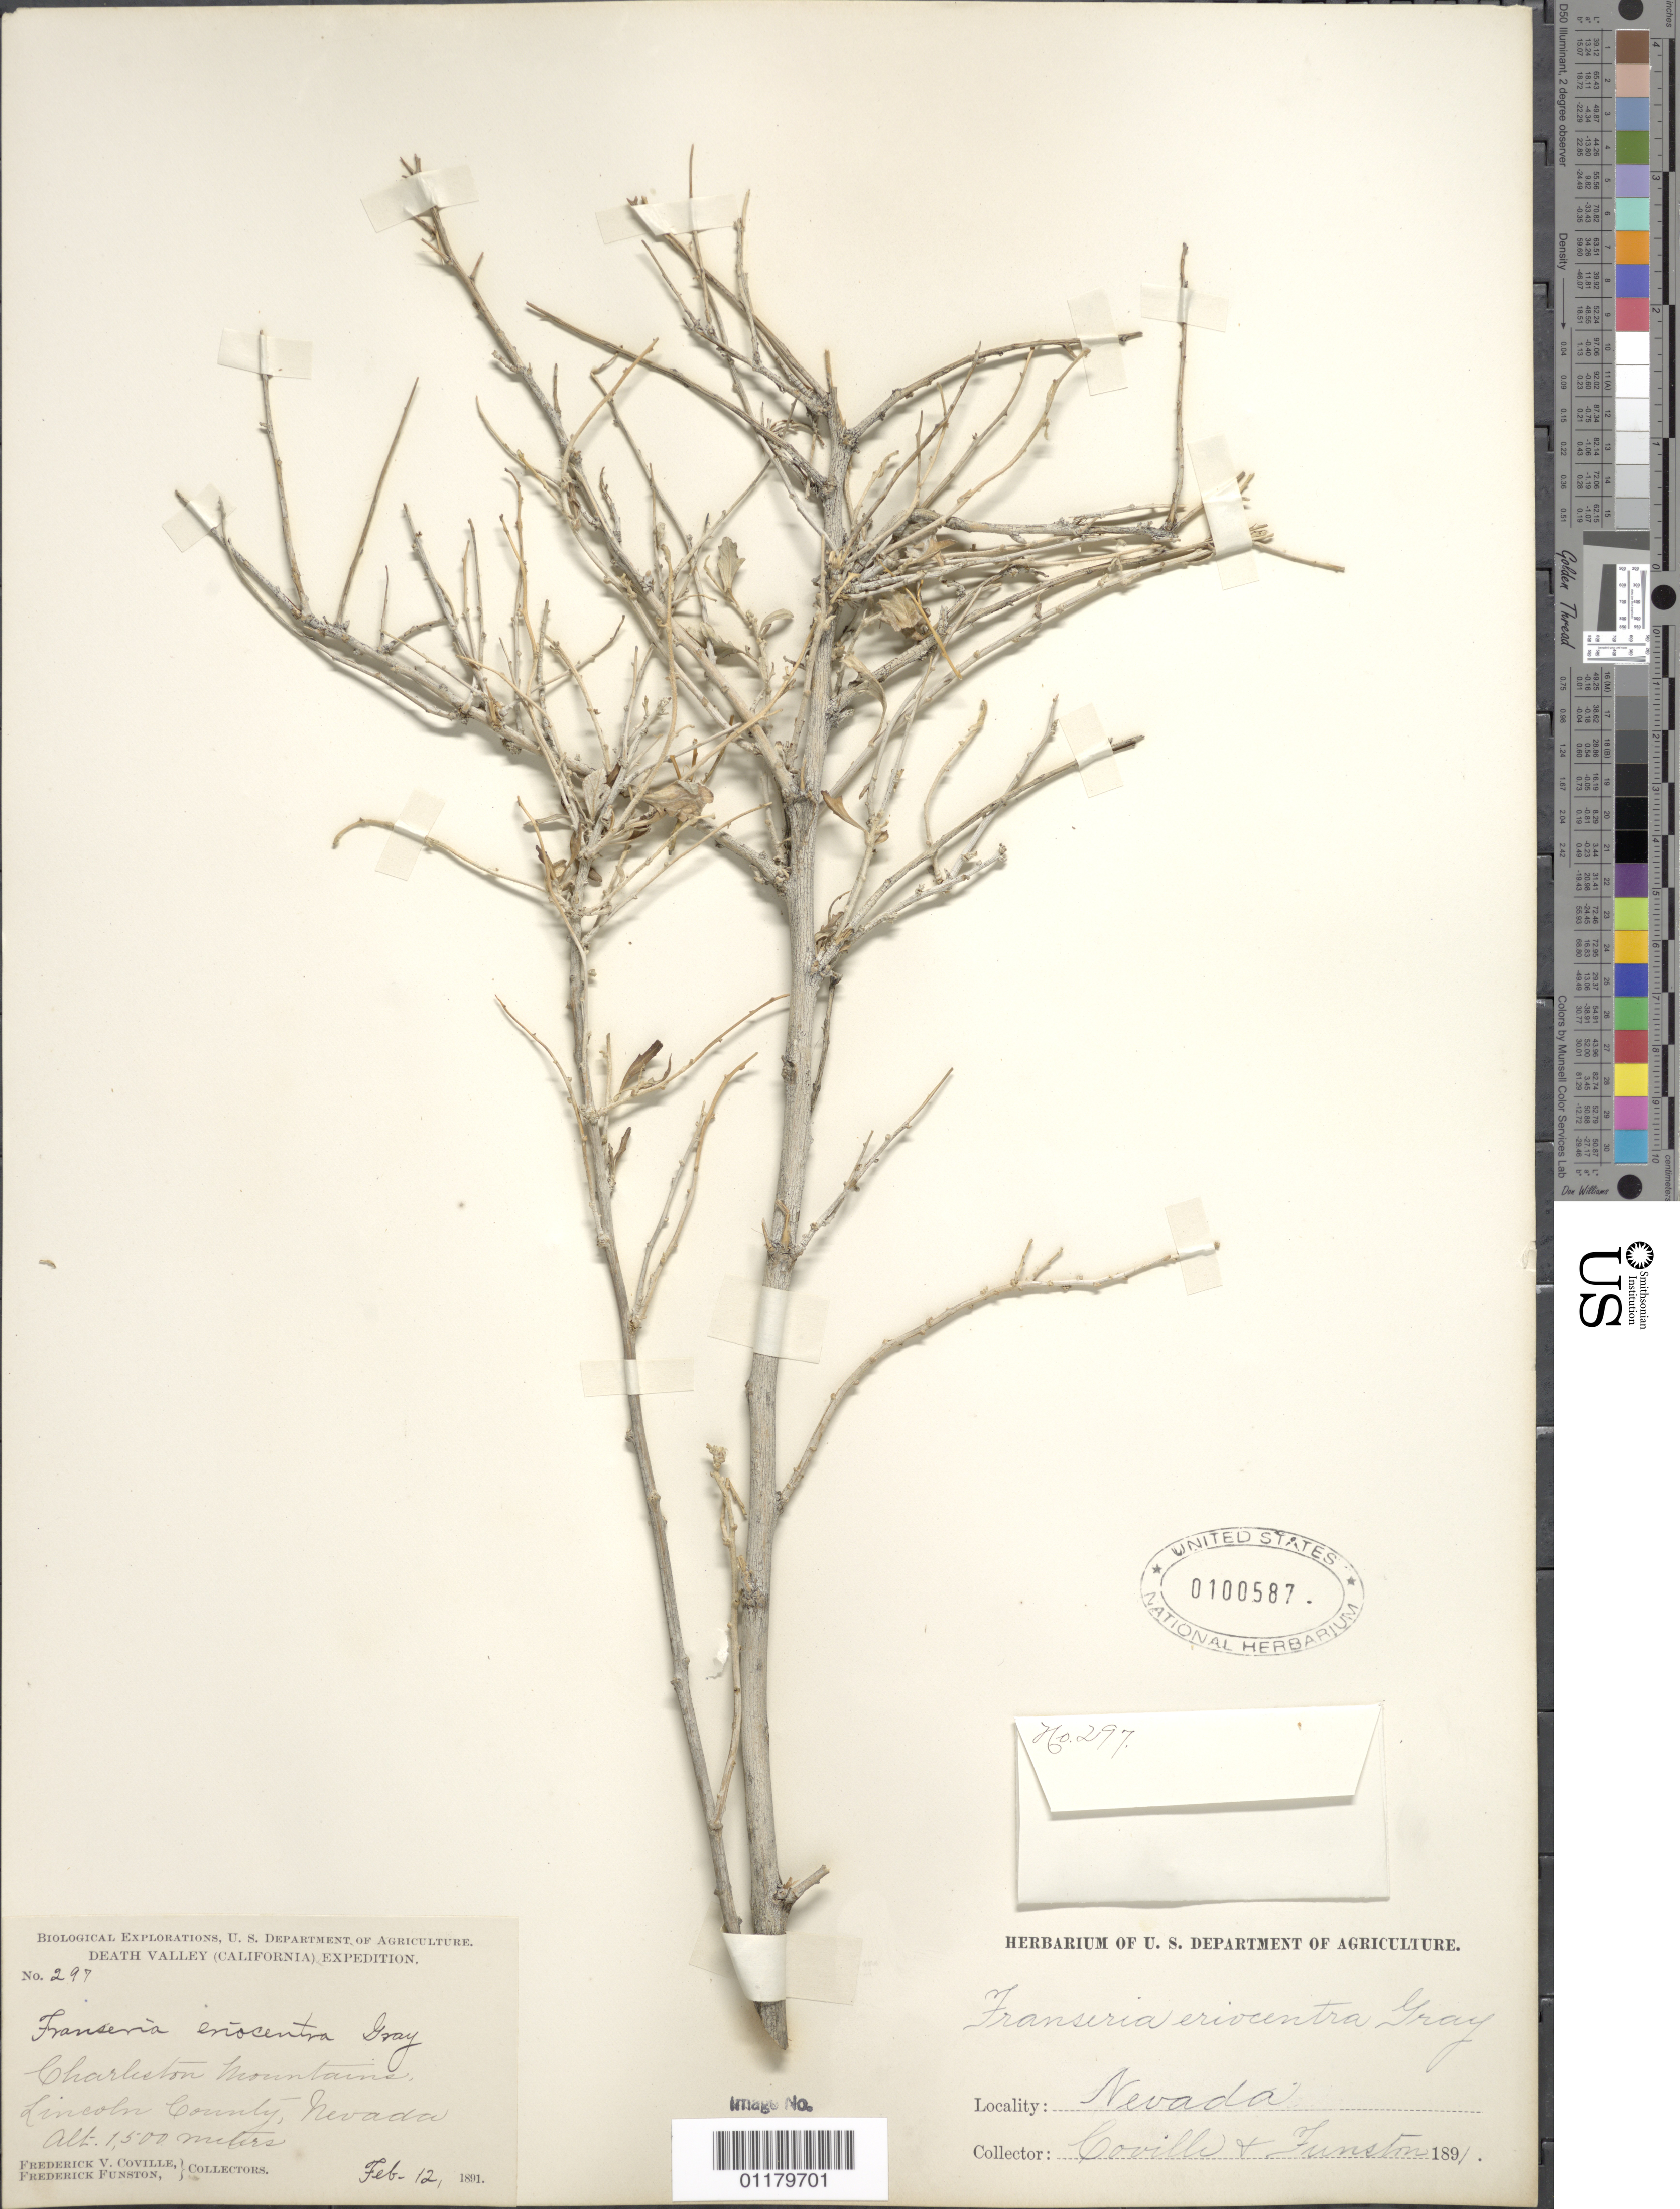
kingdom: Plantae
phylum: Tracheophyta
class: Magnoliopsida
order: Asterales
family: Asteraceae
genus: Franseria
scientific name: Franseria eriocentra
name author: A. Gray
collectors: F. V. Coville & F. Funston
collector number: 297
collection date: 1891-02-12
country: United States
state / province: Nevada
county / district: Lincoln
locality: Charleston Mountains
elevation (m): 1500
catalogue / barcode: US 100587